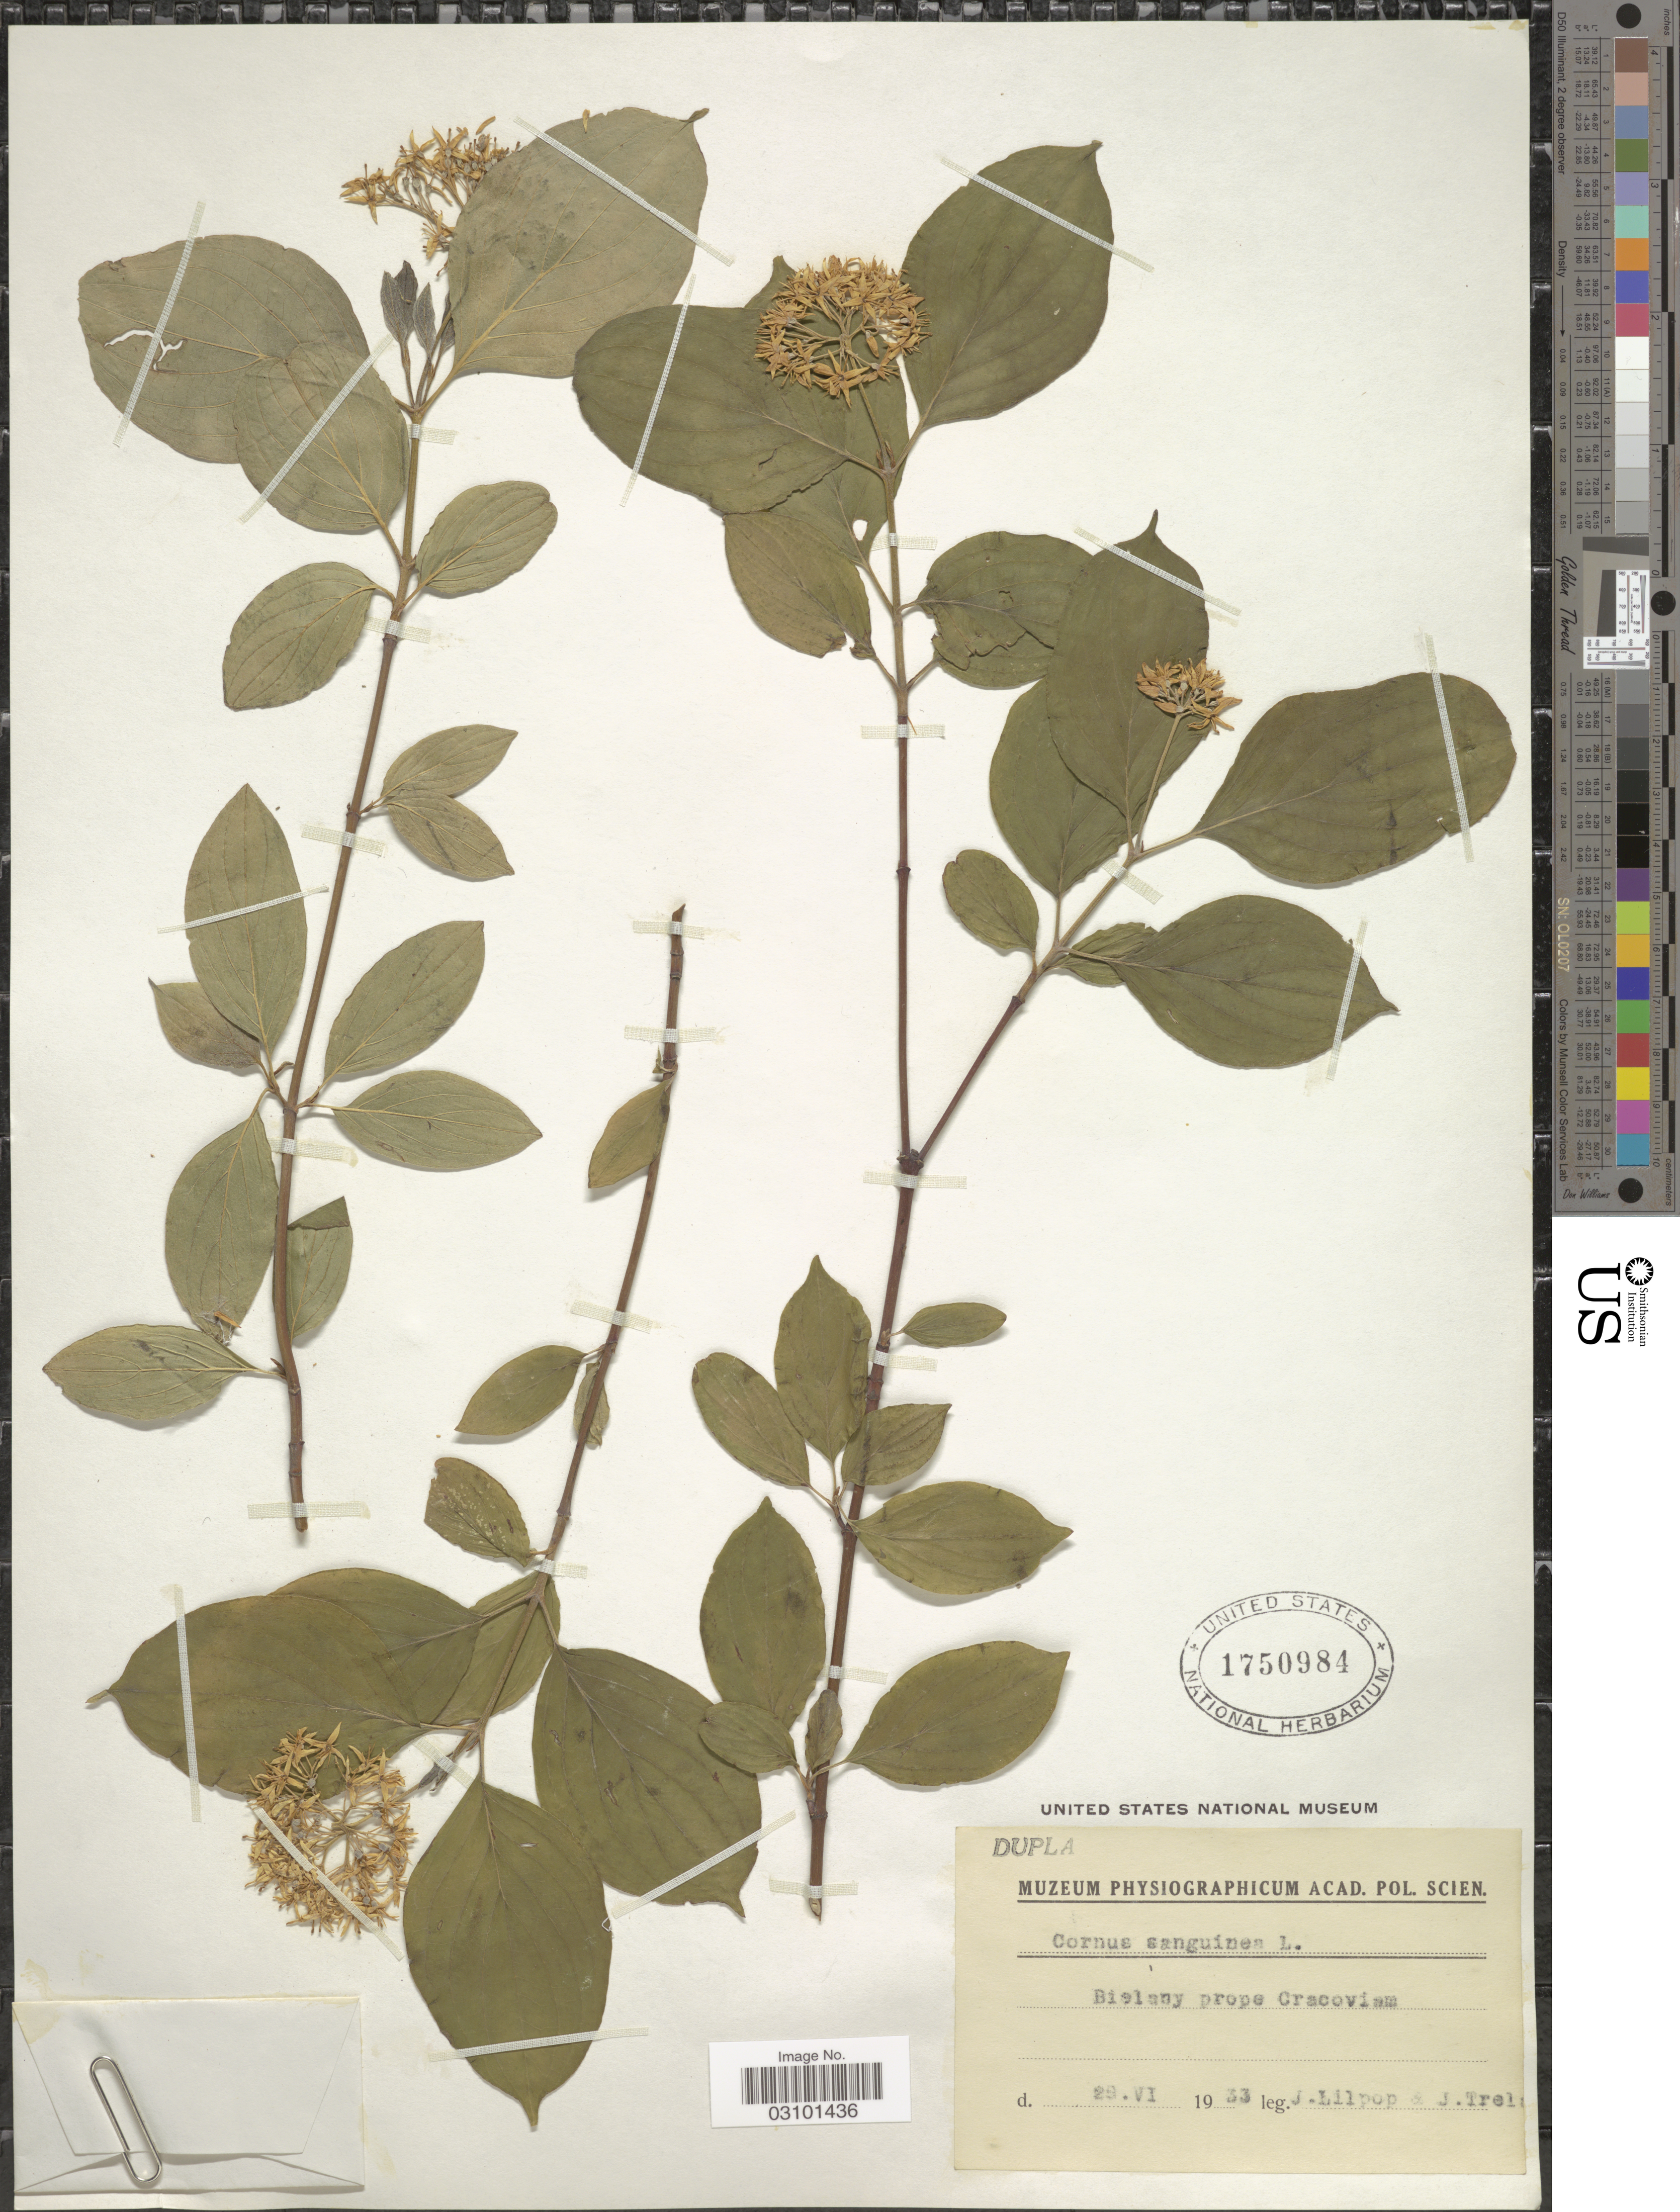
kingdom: Plantae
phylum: Tracheophyta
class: Magnoliopsida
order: Cornales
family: Cornaceae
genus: Cornus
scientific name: Cornus sanguinea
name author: L.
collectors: J. Lilpop & J. Trela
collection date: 1933-06-29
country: Poland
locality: Bielany prope Cracoviam.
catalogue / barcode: US 1750984